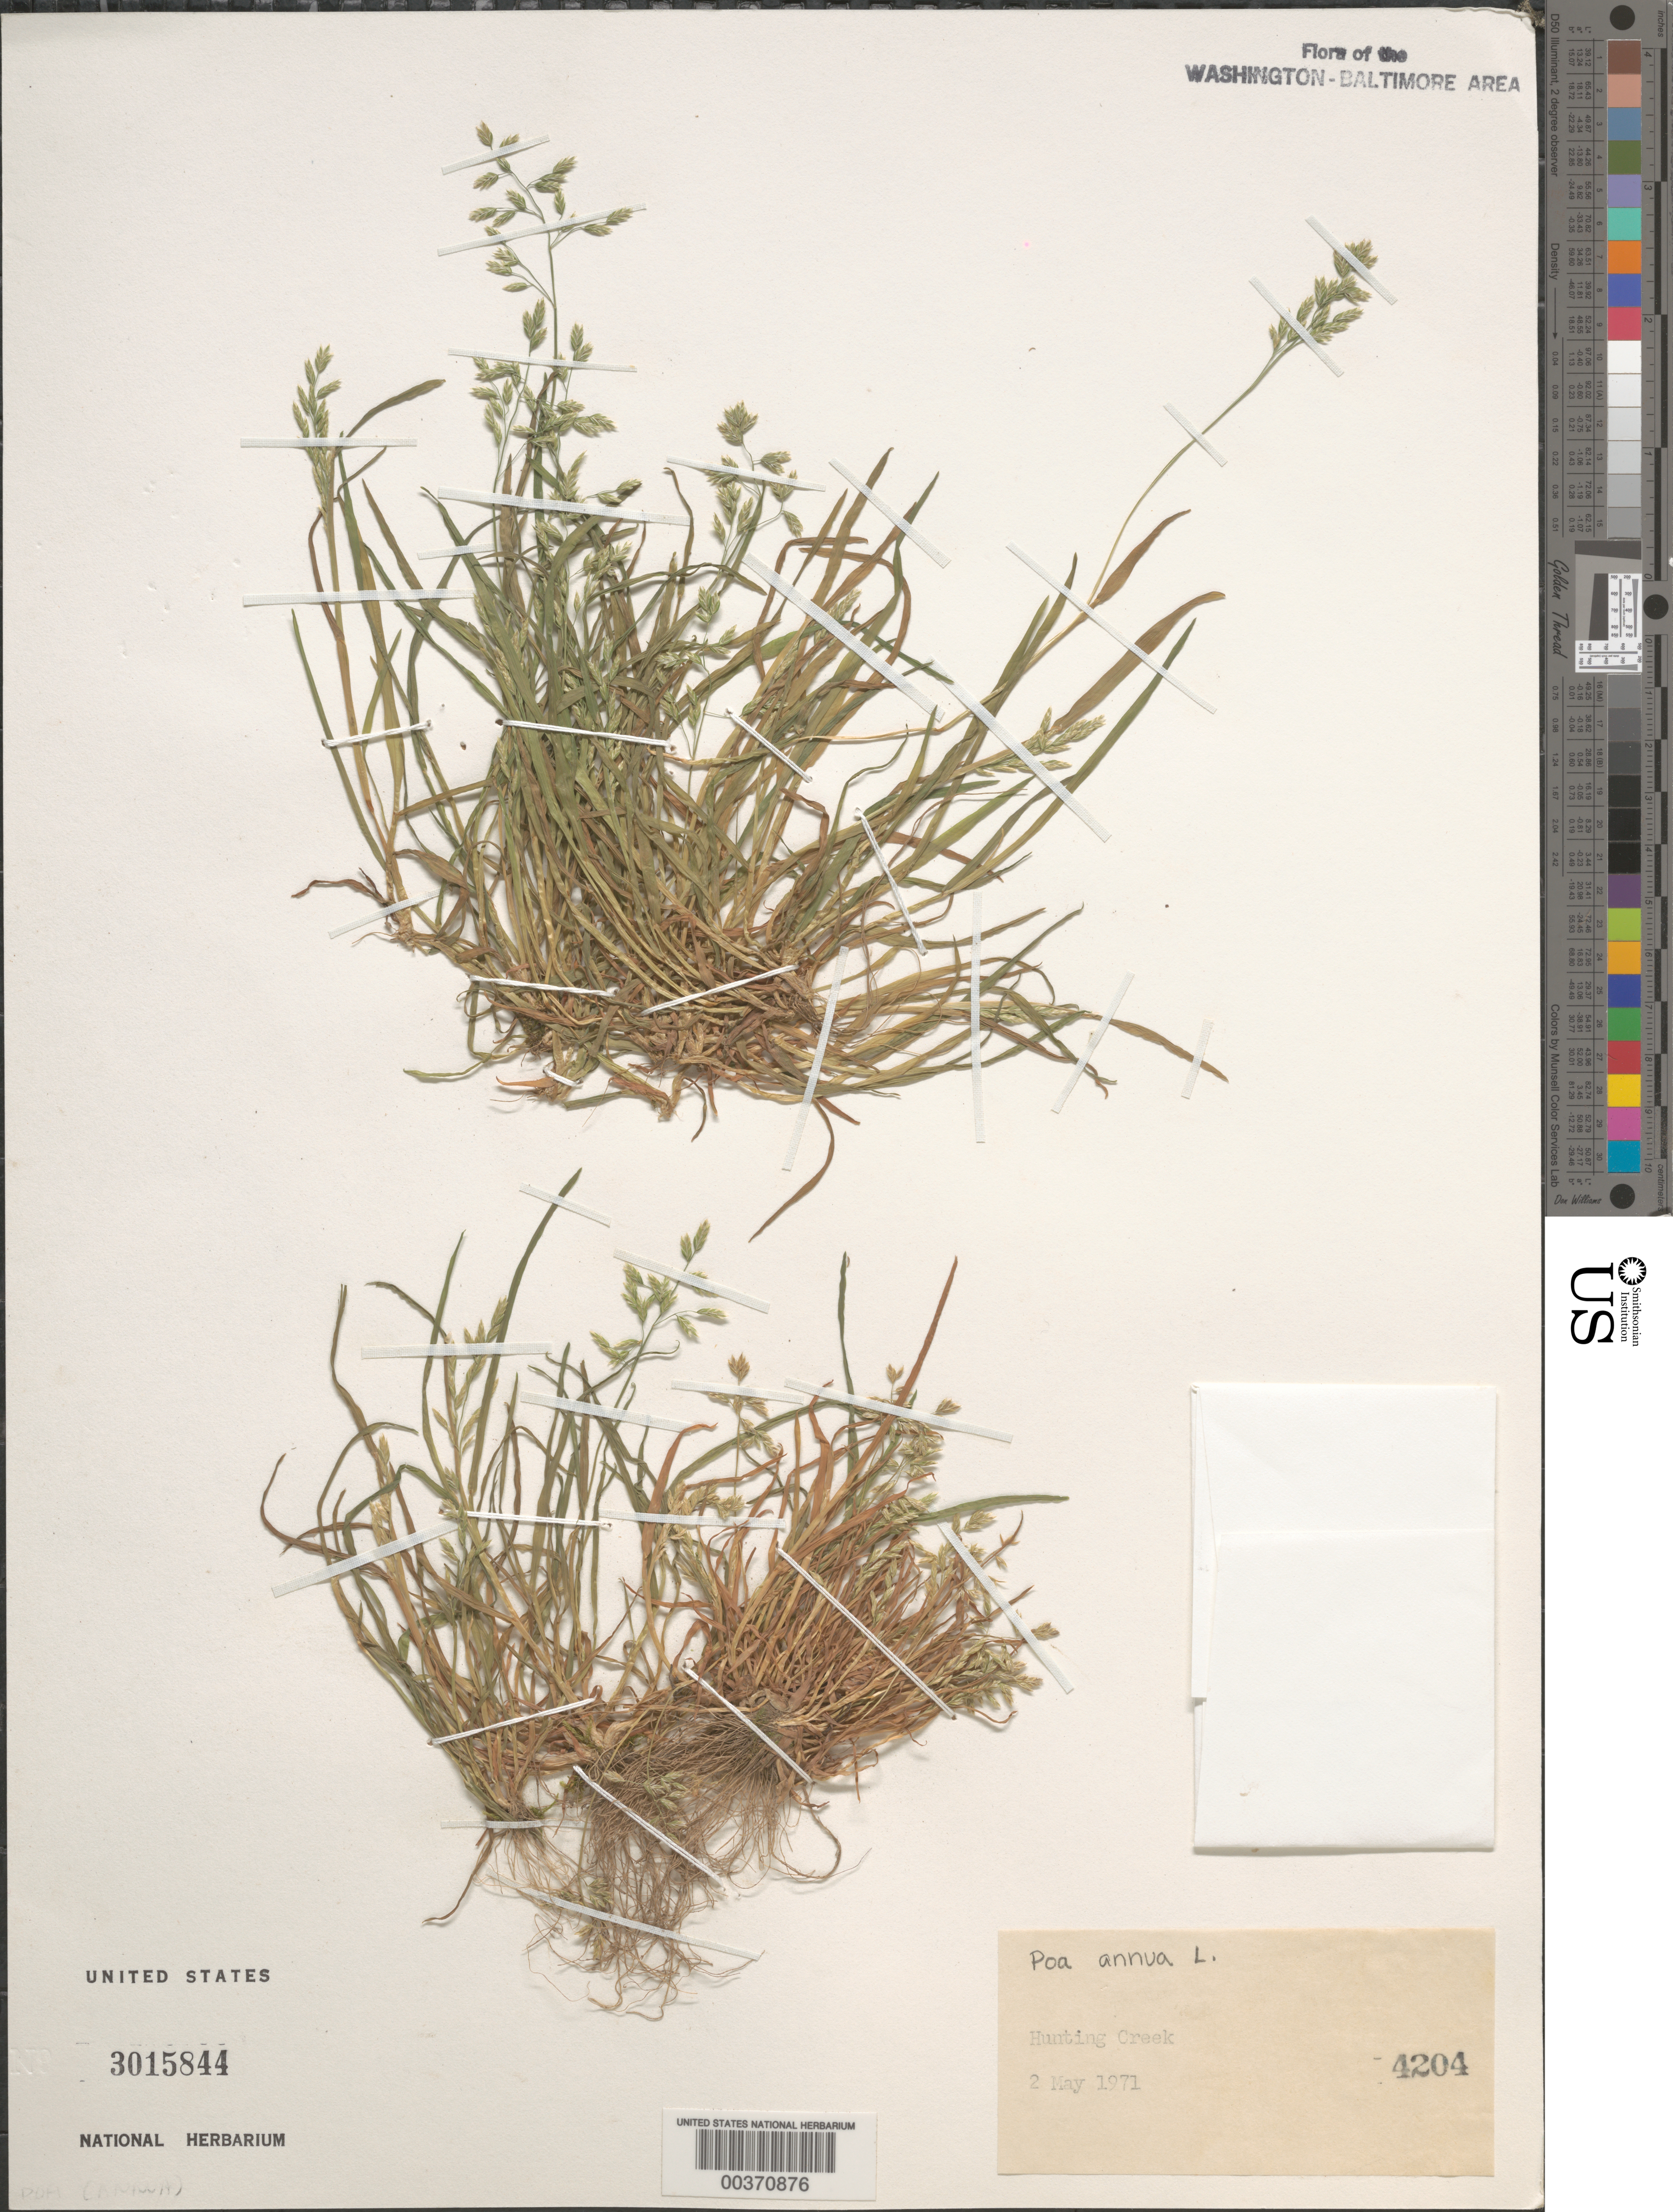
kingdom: Plantae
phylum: Tracheophyta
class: Liliopsida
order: Poales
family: Poaceae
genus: Poa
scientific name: Poa annua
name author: L.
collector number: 4204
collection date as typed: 02 May 1971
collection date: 1971-05-02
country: United States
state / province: Virginia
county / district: Fairfax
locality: Hunting Creek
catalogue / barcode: US 3015844